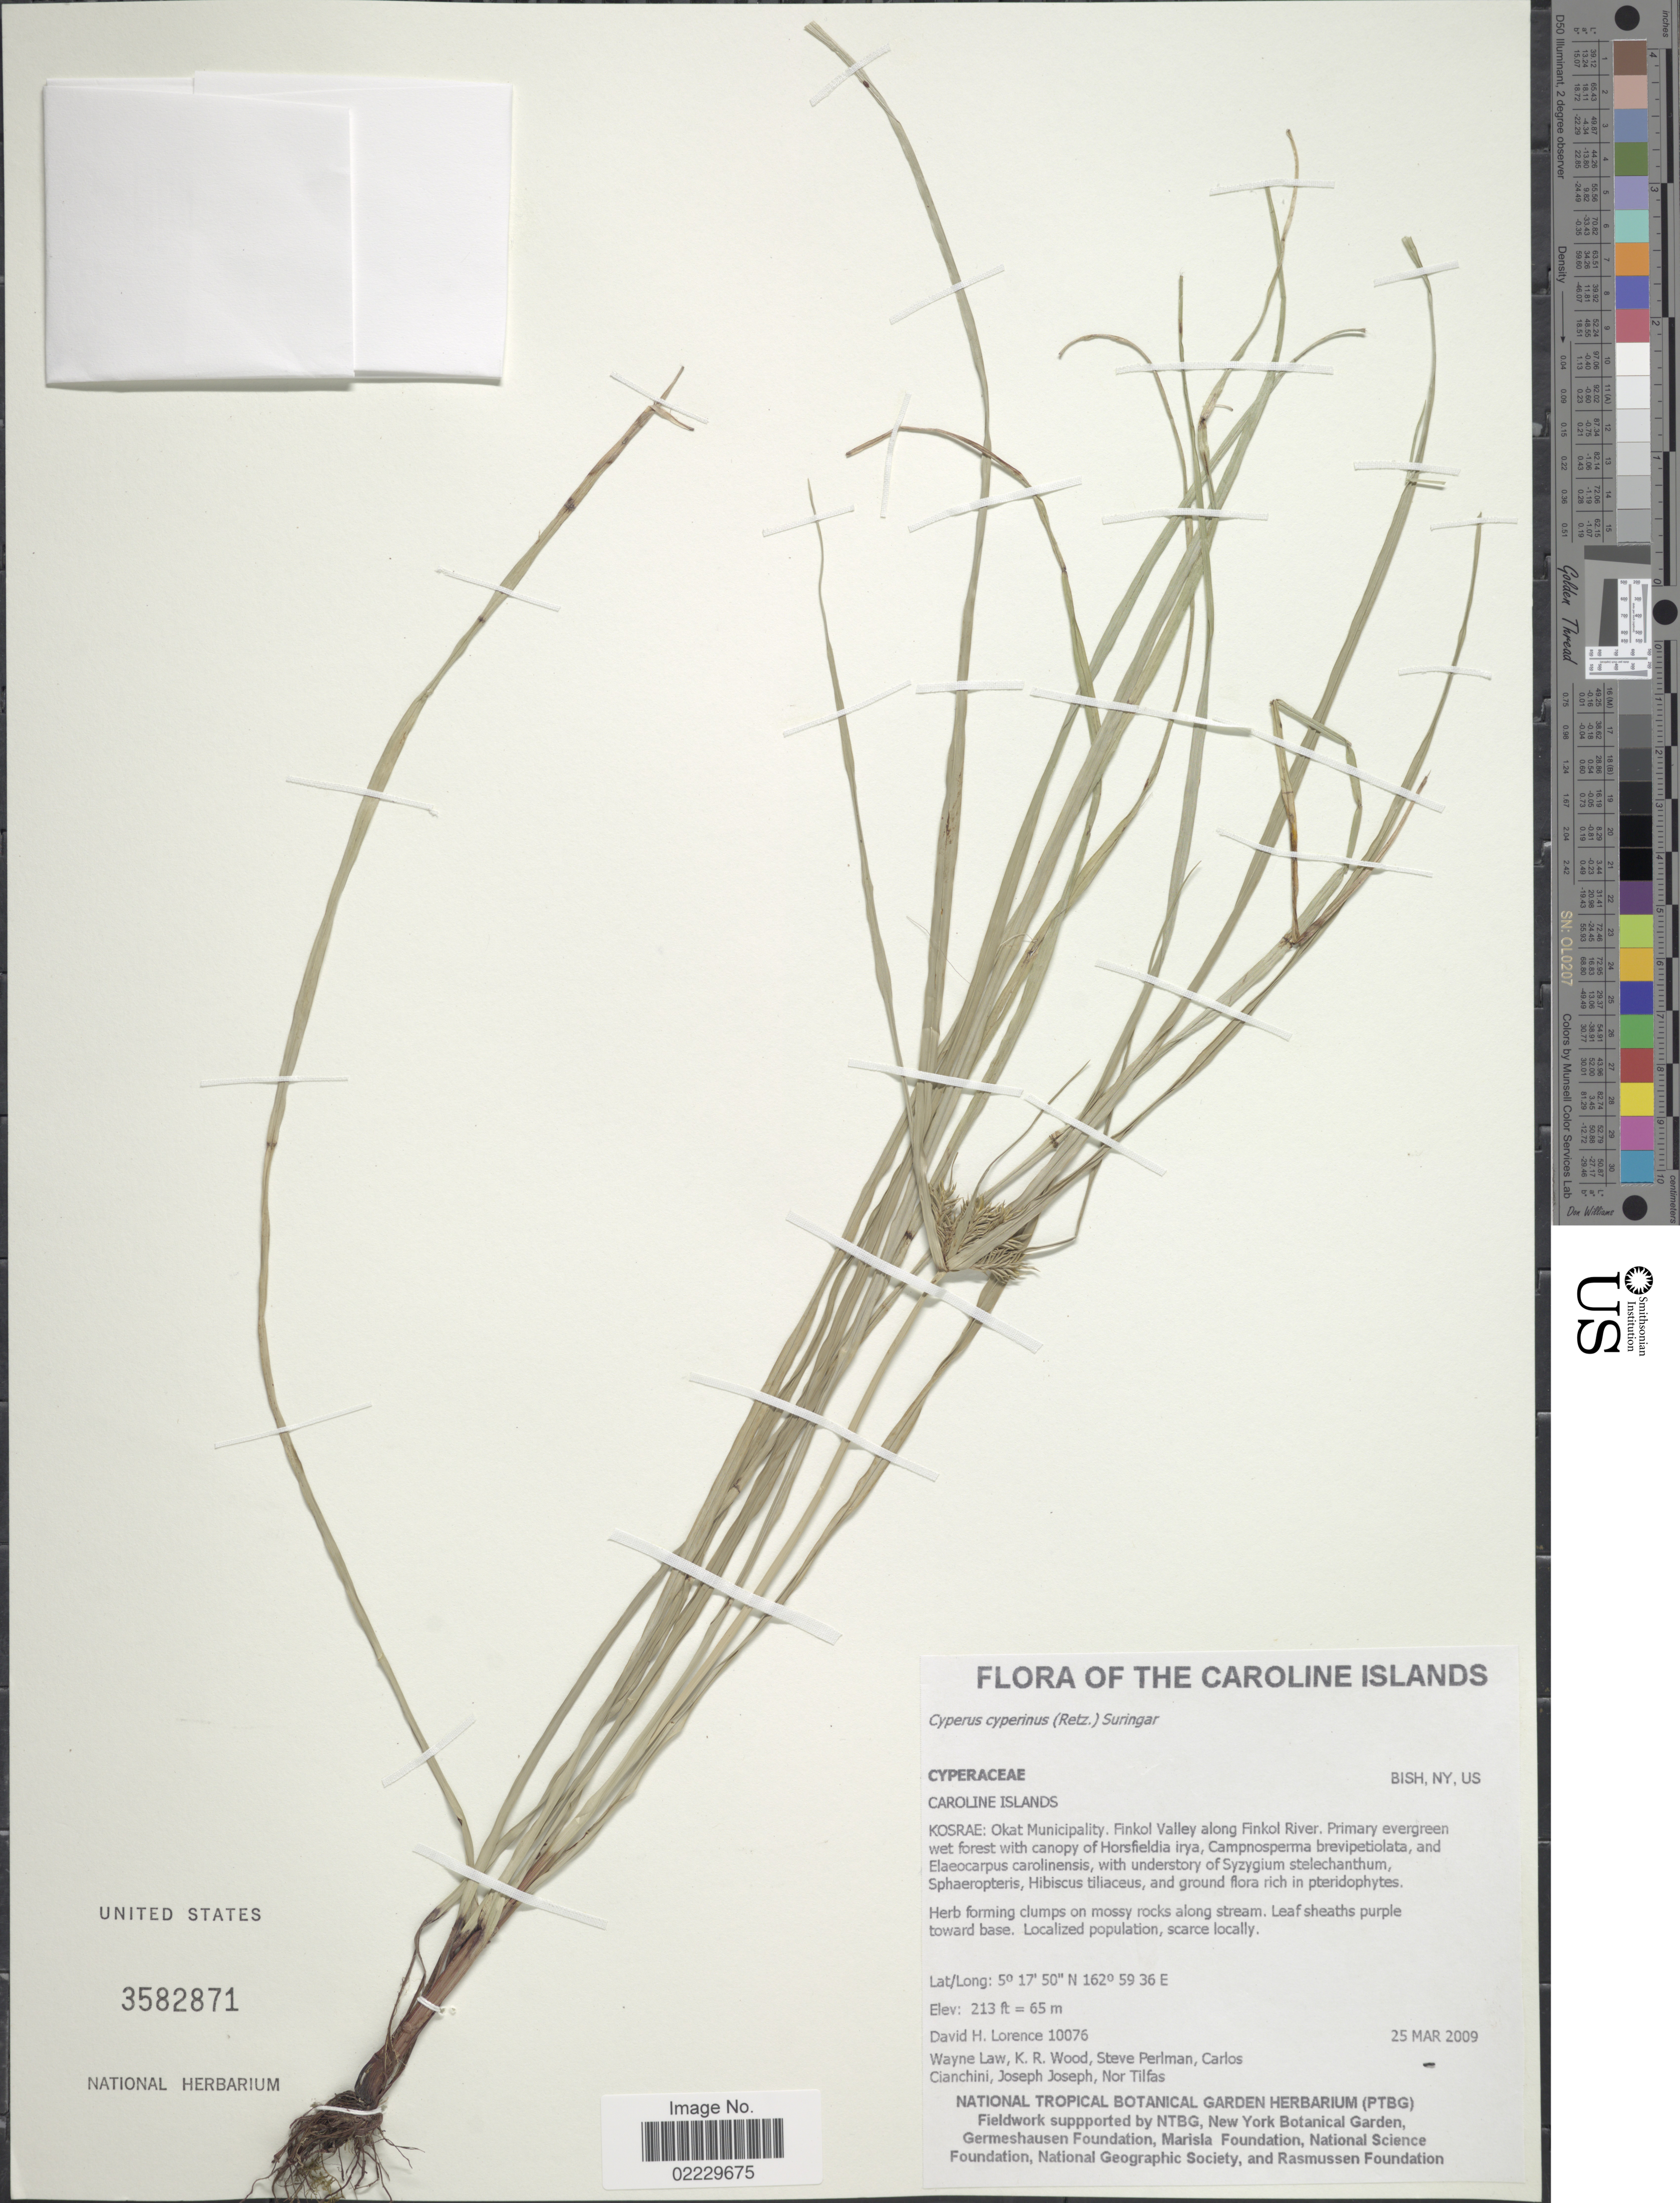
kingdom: Plantae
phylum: Tracheophyta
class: Liliopsida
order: Poales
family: Cyperaceae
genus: Cyperus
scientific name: Cyperus cyperinus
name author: (Retz.) Valck. Sur.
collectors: D. Lorence, W. Law, K. R. Wood, S. Perlman & et al.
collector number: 10076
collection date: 2009-03-25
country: Micronesia, Federated States of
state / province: Kosrae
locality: The Caroline Islands, Okat Municipality. Finkol Valley along Finkol River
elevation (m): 70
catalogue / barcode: US 3582871